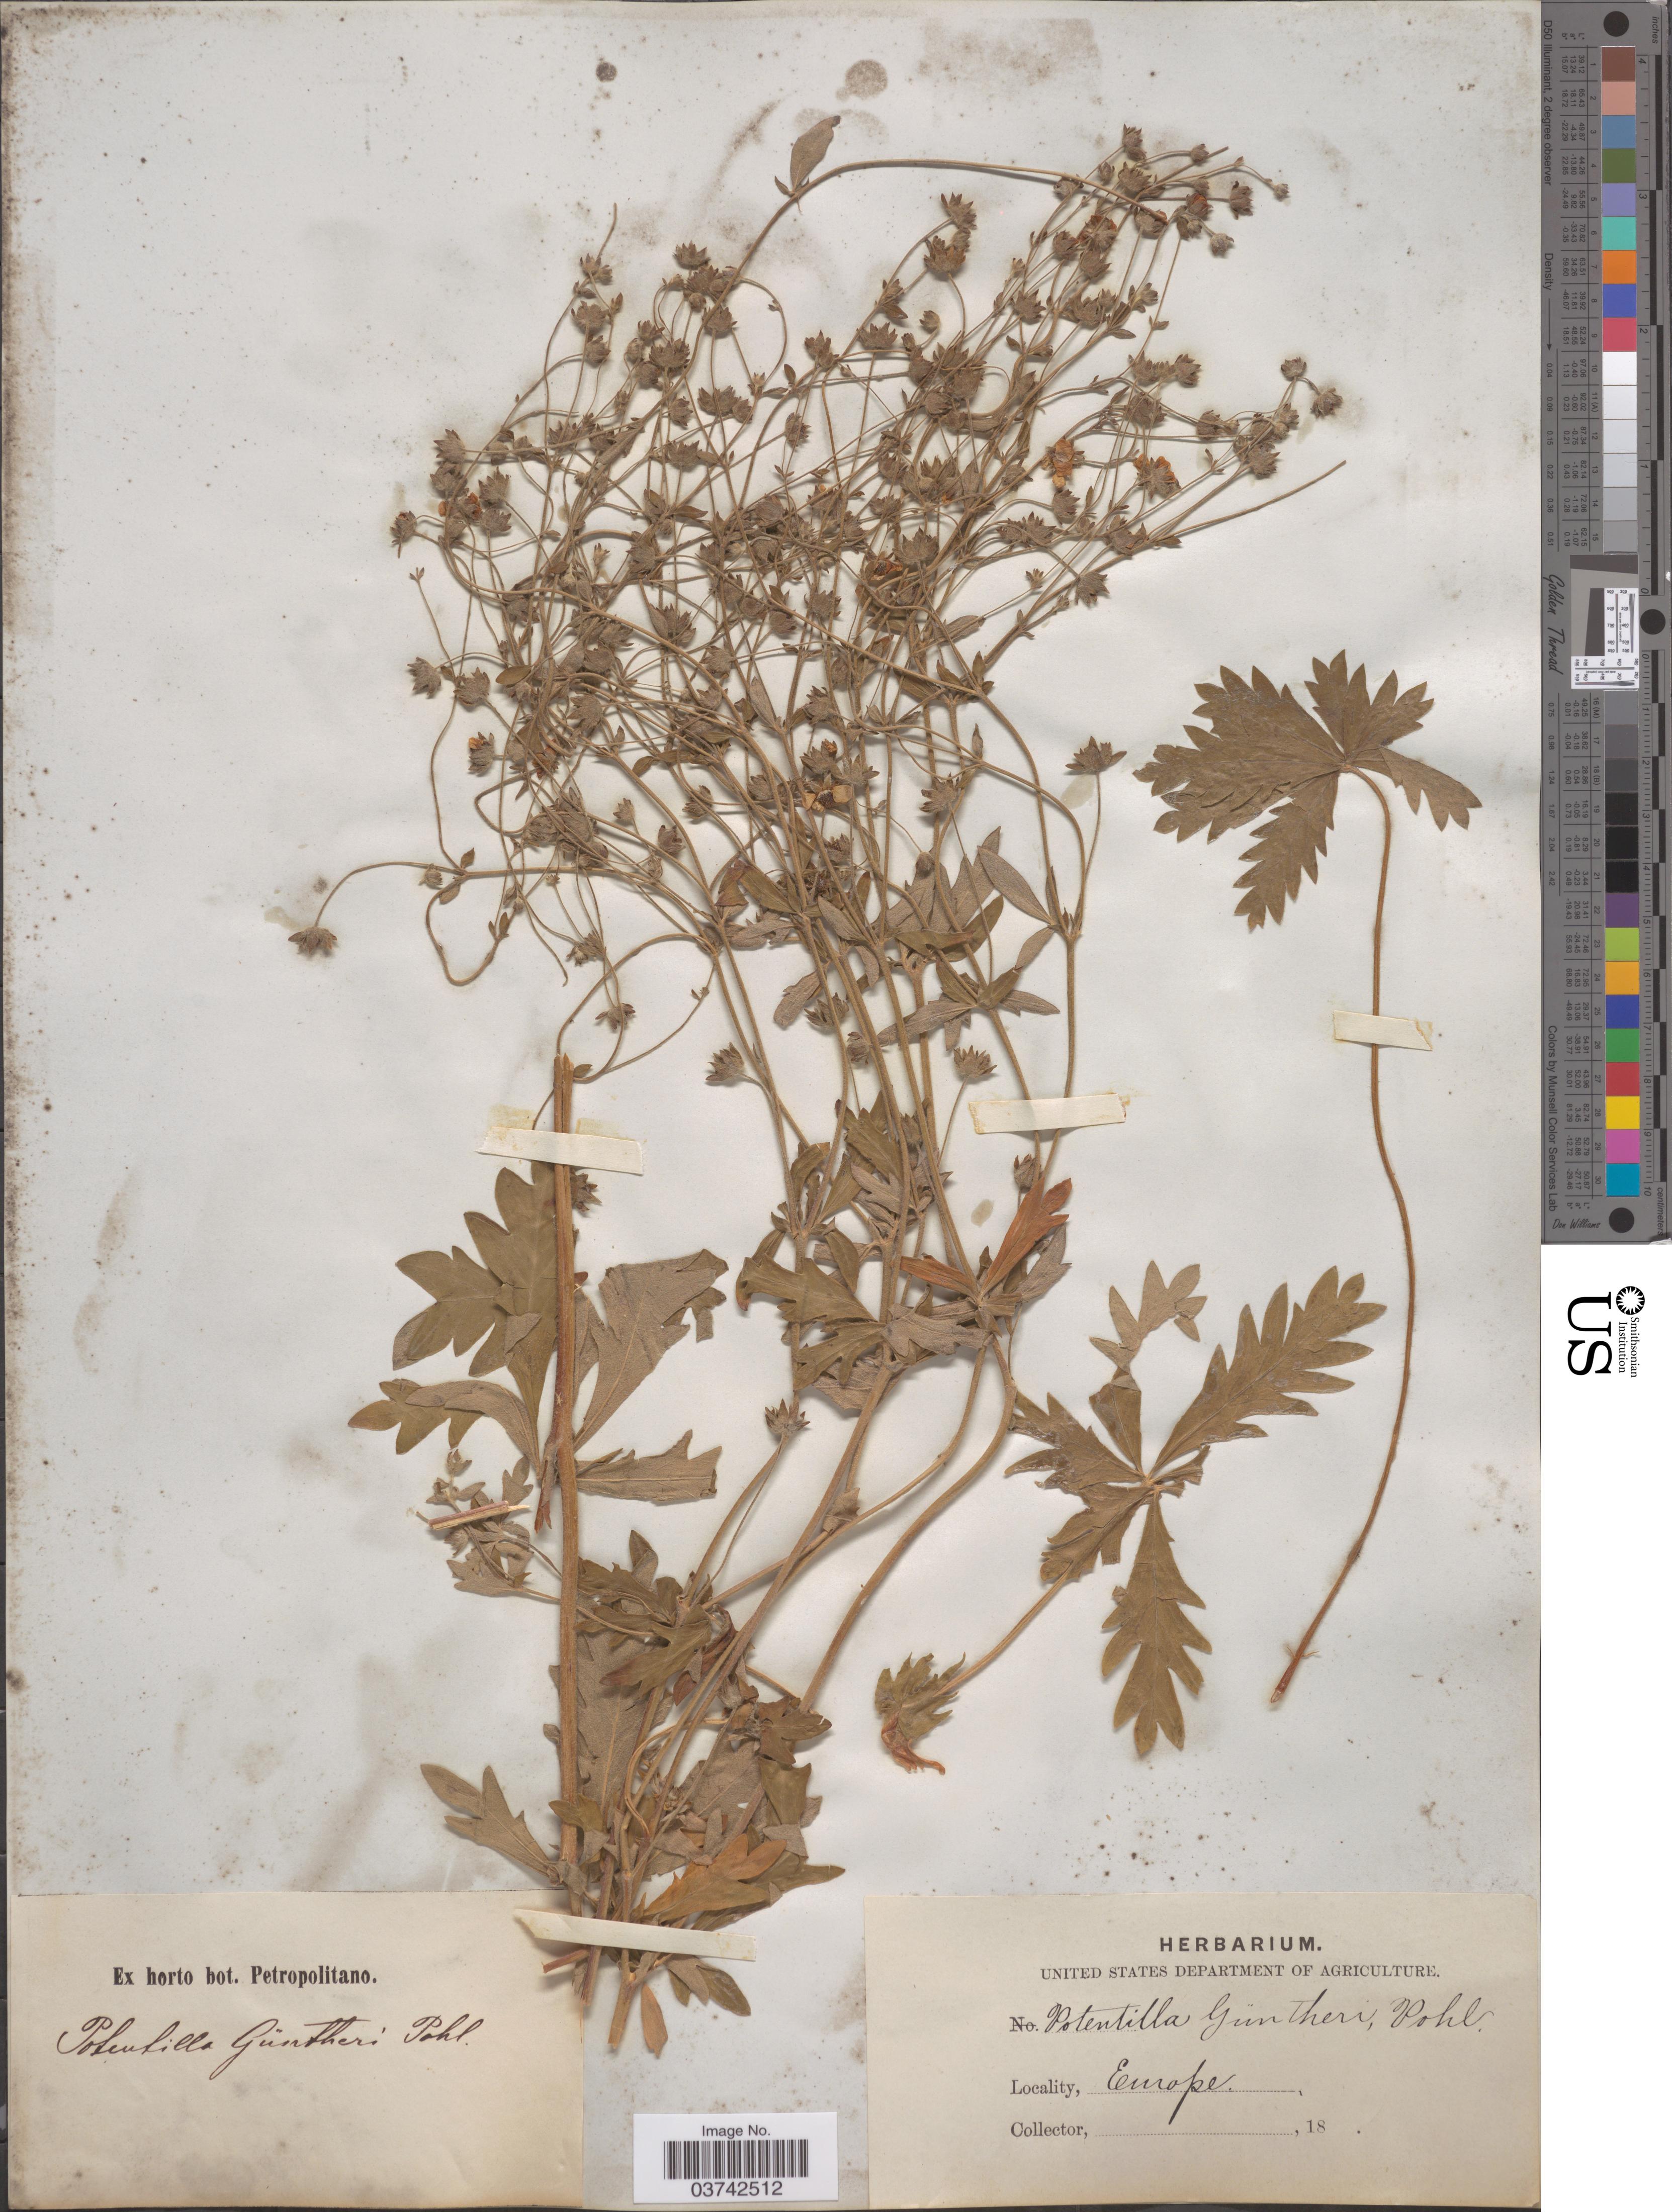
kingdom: Plantae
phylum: Tracheophyta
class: Magnoliopsida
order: Rosales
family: Rosaceae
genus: Potentilla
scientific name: Potentilla guntheri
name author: Auct.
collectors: ex Horto Bot. Petropolitano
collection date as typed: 18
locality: Europe.